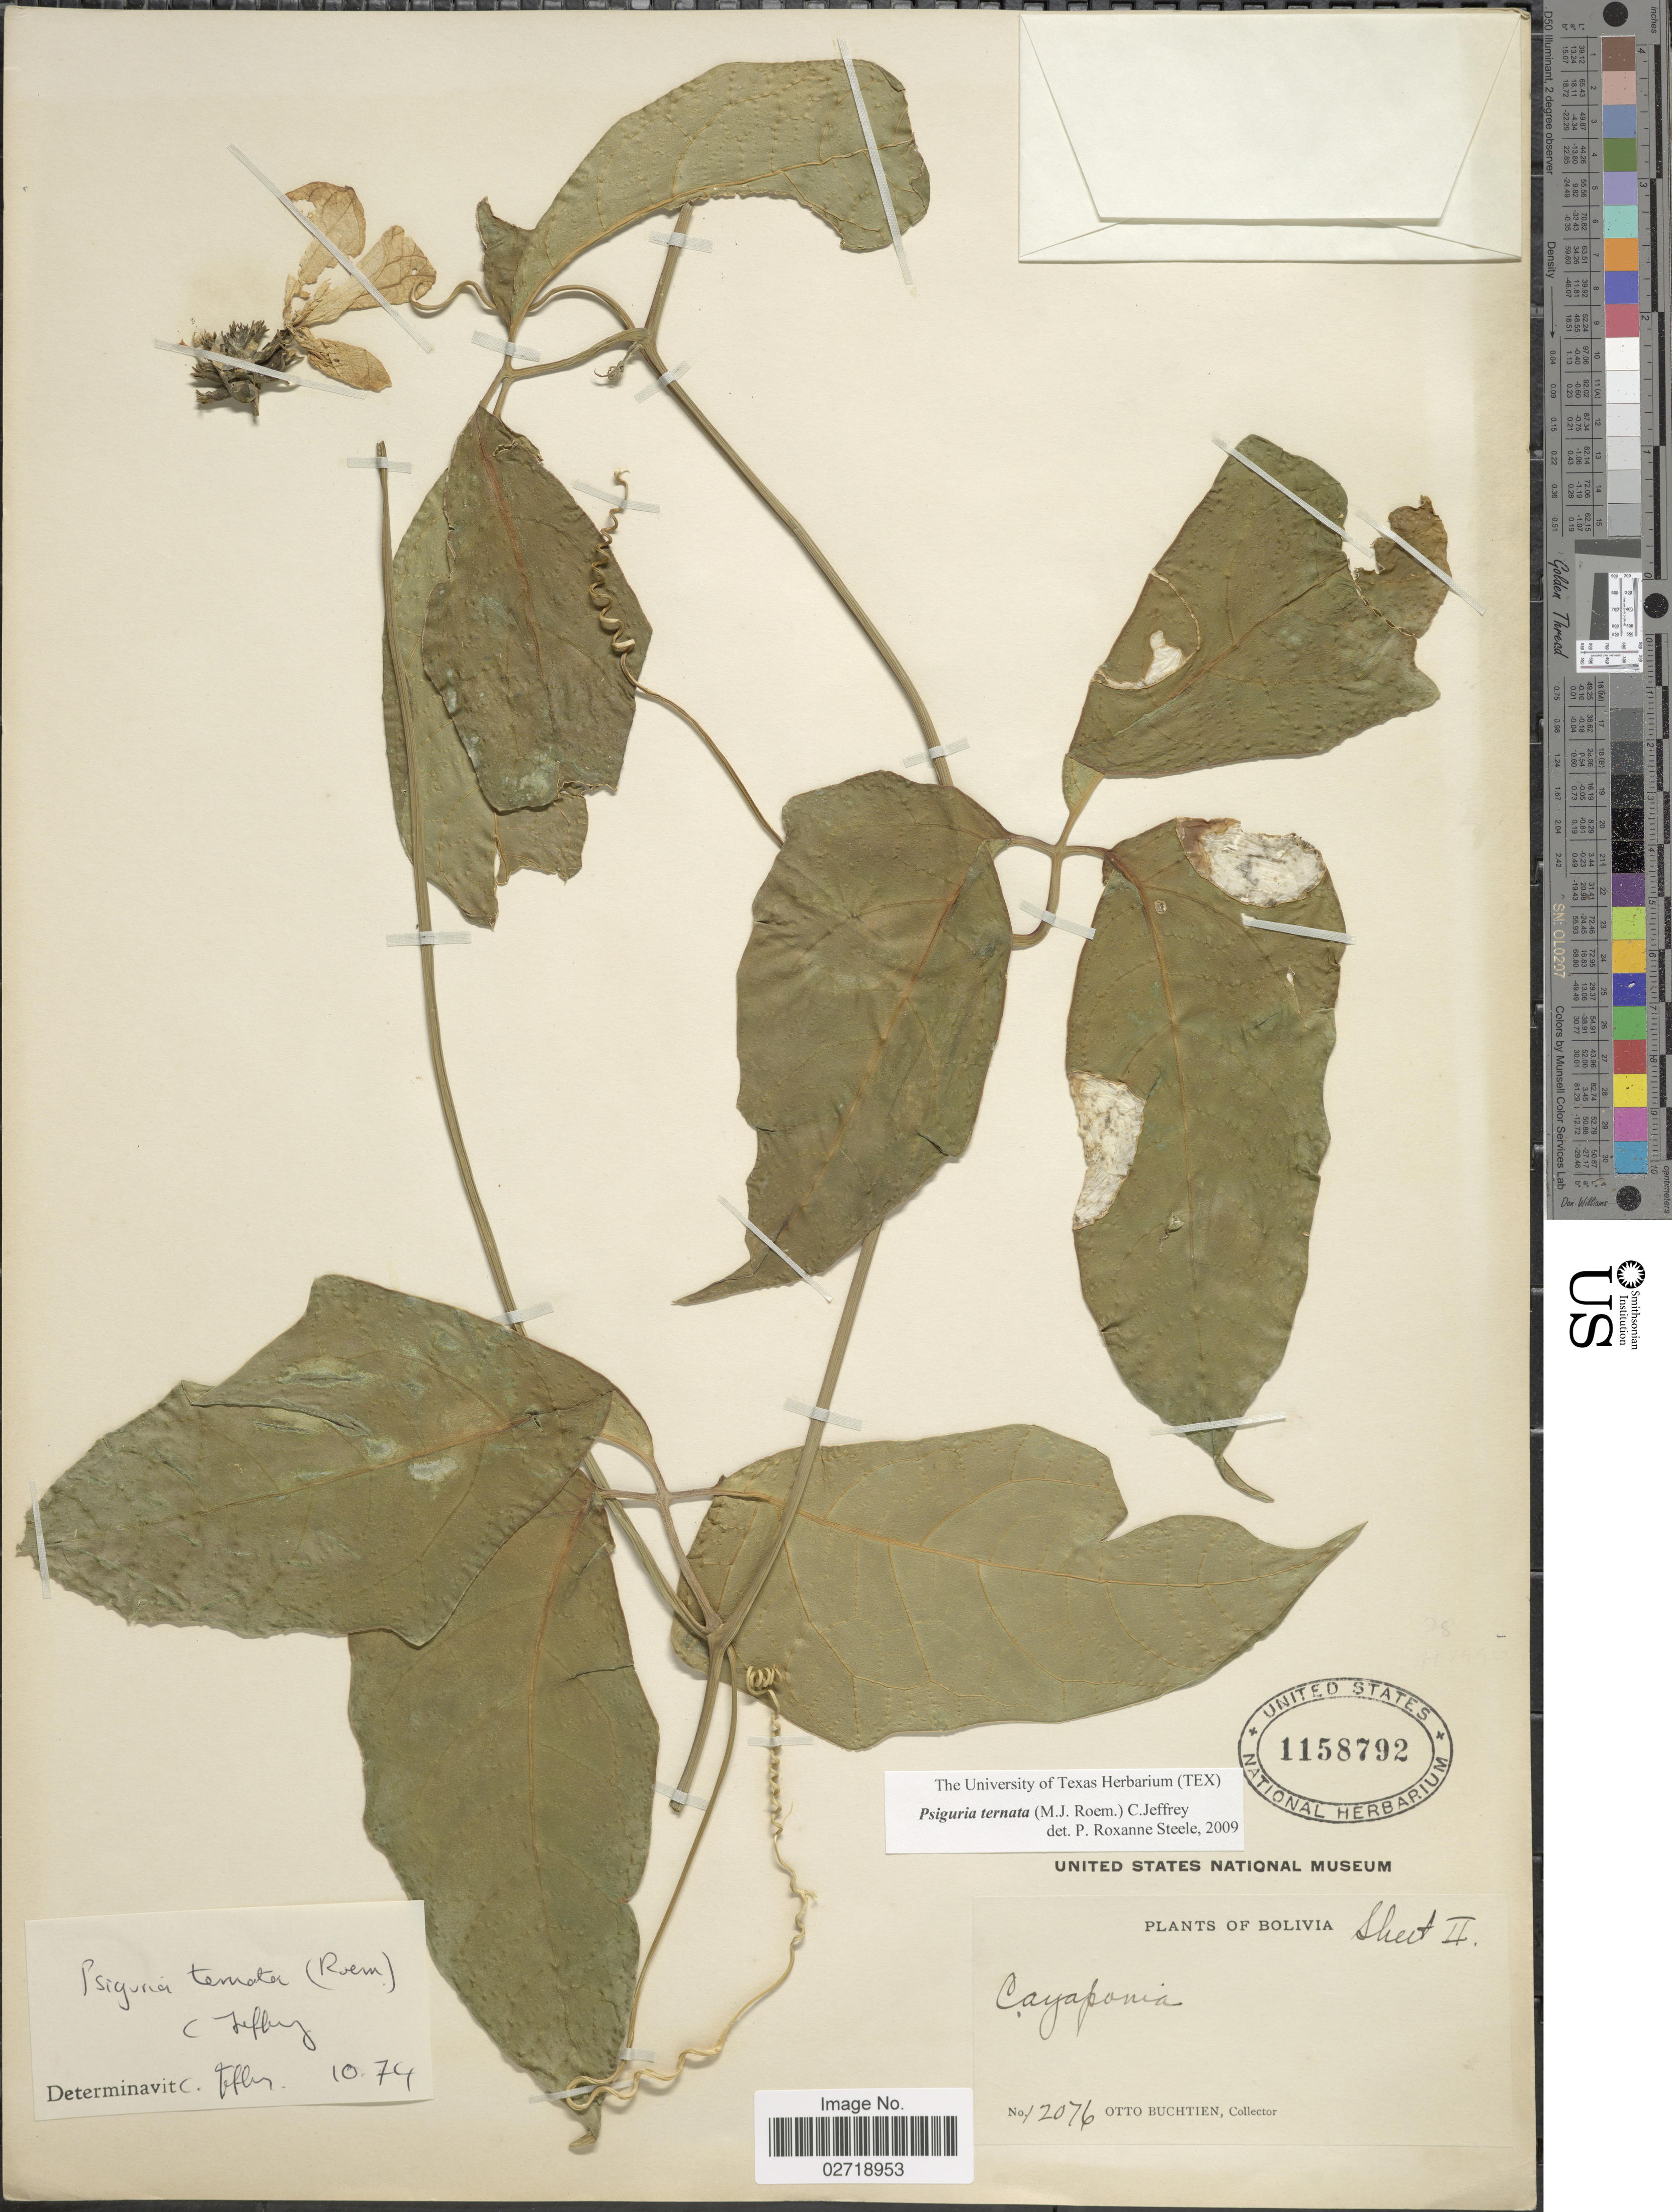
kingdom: Plantae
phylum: Tracheophyta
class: Magnoliopsida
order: Cucurbitales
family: Cucurbitaceae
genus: Psiguria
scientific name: Psiguria ternata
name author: (M. Roem.) C. Jeffrey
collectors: O. Buchtien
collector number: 12076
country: Bolivia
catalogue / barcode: US 1158792